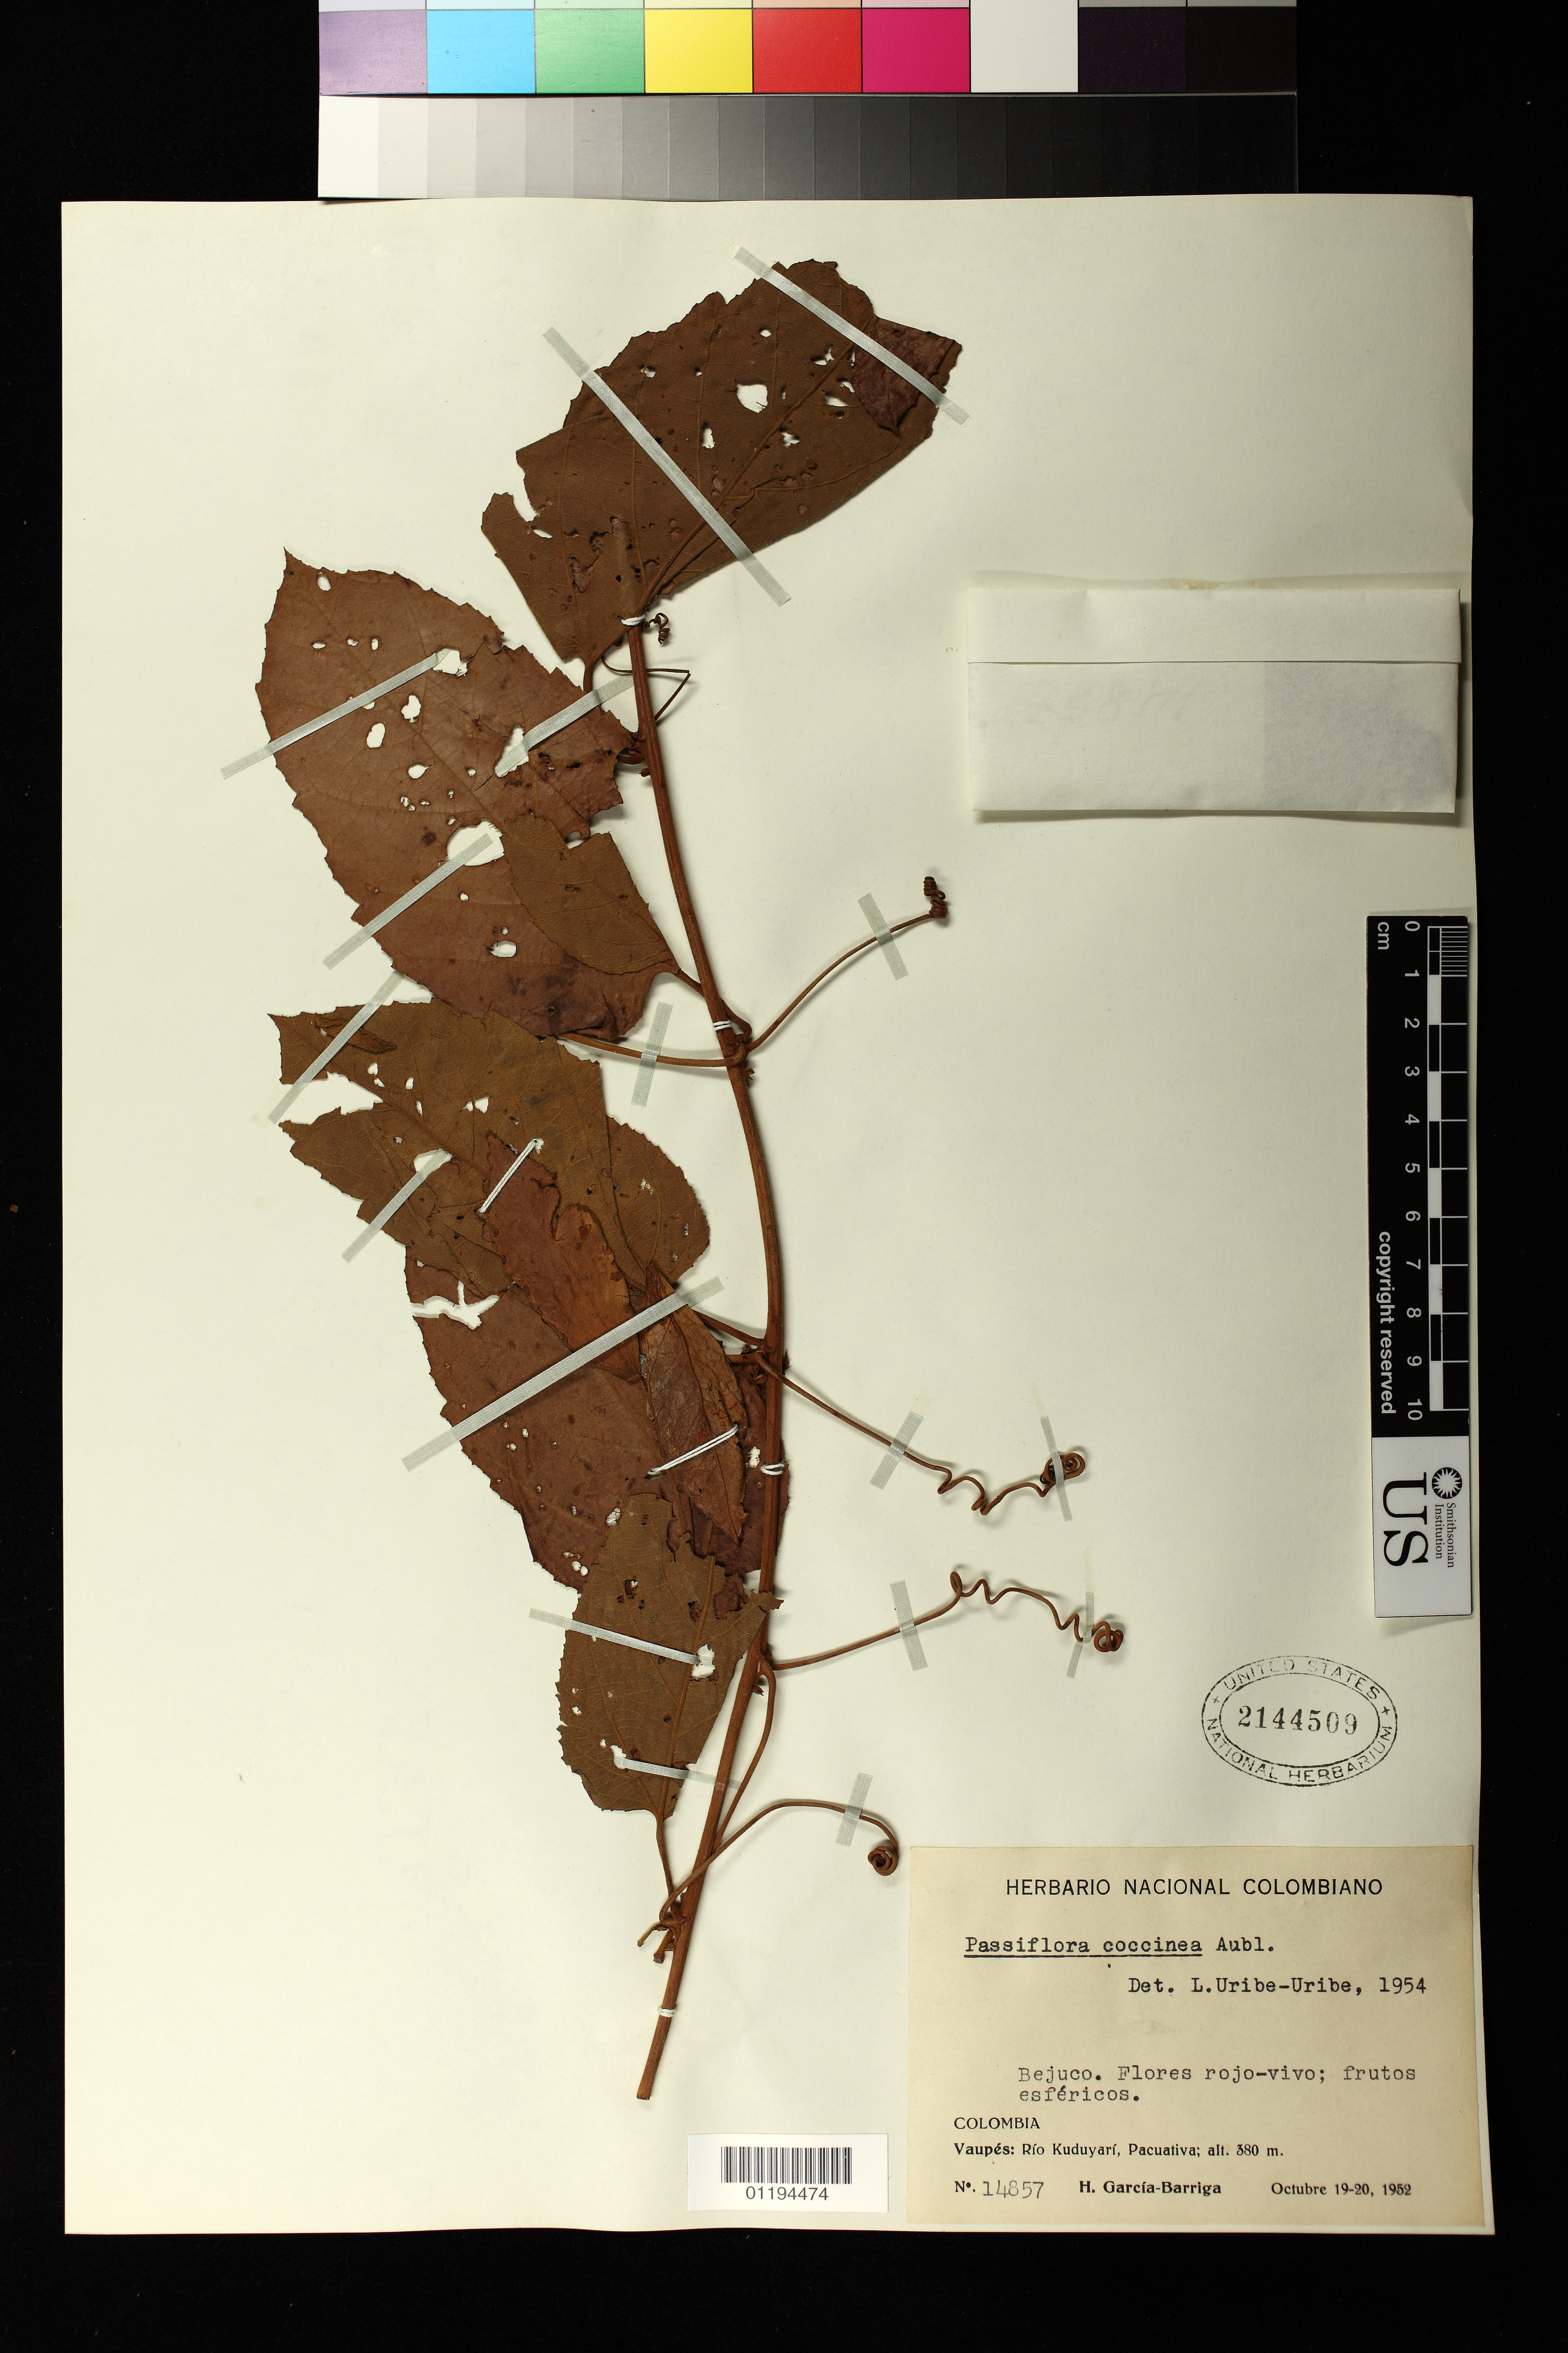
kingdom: Plantae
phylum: Tracheophyta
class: Magnoliopsida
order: Malpighiales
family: Passifloraceae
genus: Passiflora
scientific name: Passiflora coccinea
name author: Aubl.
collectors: H. García Barriga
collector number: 14857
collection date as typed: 19 Oct 1952 to 20 Oct 1952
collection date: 1952-10-19/1952-10-20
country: Colombia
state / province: Vaupés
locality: Vaupes: Rio Kuduyari, Pacuativa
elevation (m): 380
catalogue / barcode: US 2144509